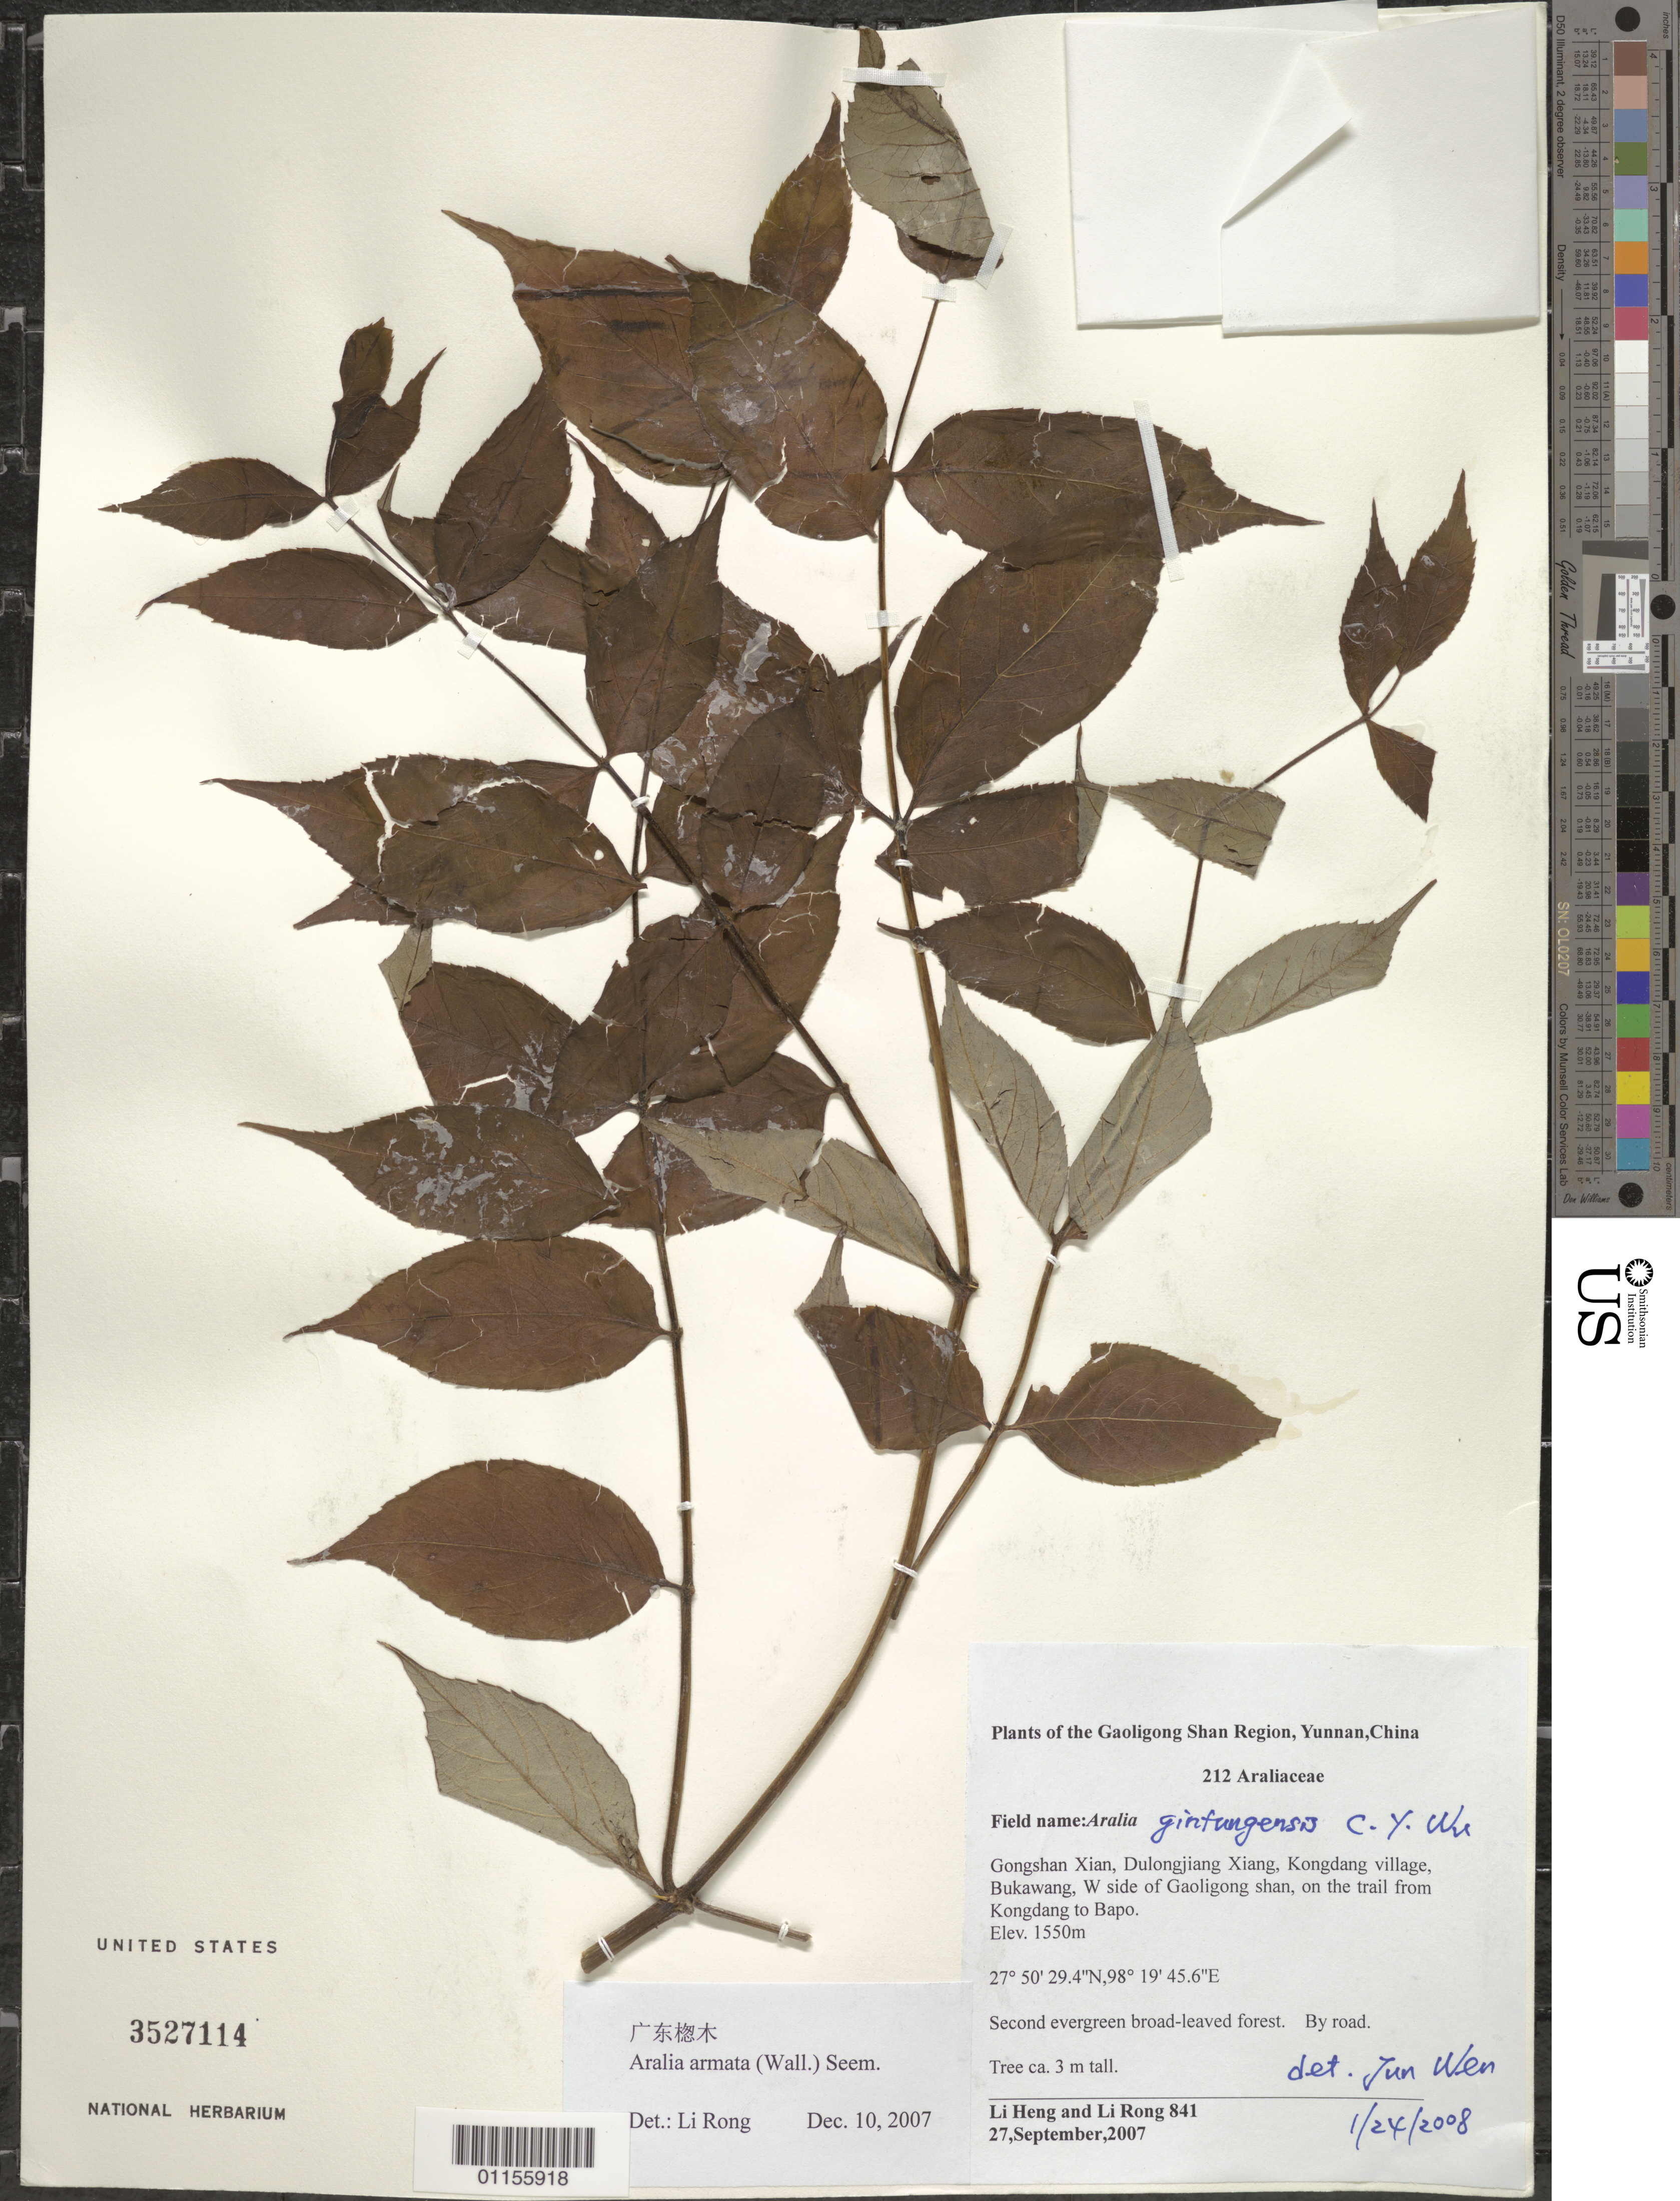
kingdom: Plantae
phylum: Tracheophyta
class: Magnoliopsida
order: Apiales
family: Araliaceae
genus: Aralia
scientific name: Aralia gintungensis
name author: C.Y. Wu ex K.M. Feng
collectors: L. Heng & R. Li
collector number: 841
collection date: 2007-09-27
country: China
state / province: Yunnan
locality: Gongshan Xian, Dulongjiang Xiang, Kongdang village, Bukawang, W side of Gaoligong shan, on trail from Kongdang to Bapo.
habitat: Second evergreen broad-leaved forest. By road. Tree.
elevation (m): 1550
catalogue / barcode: US 3527114